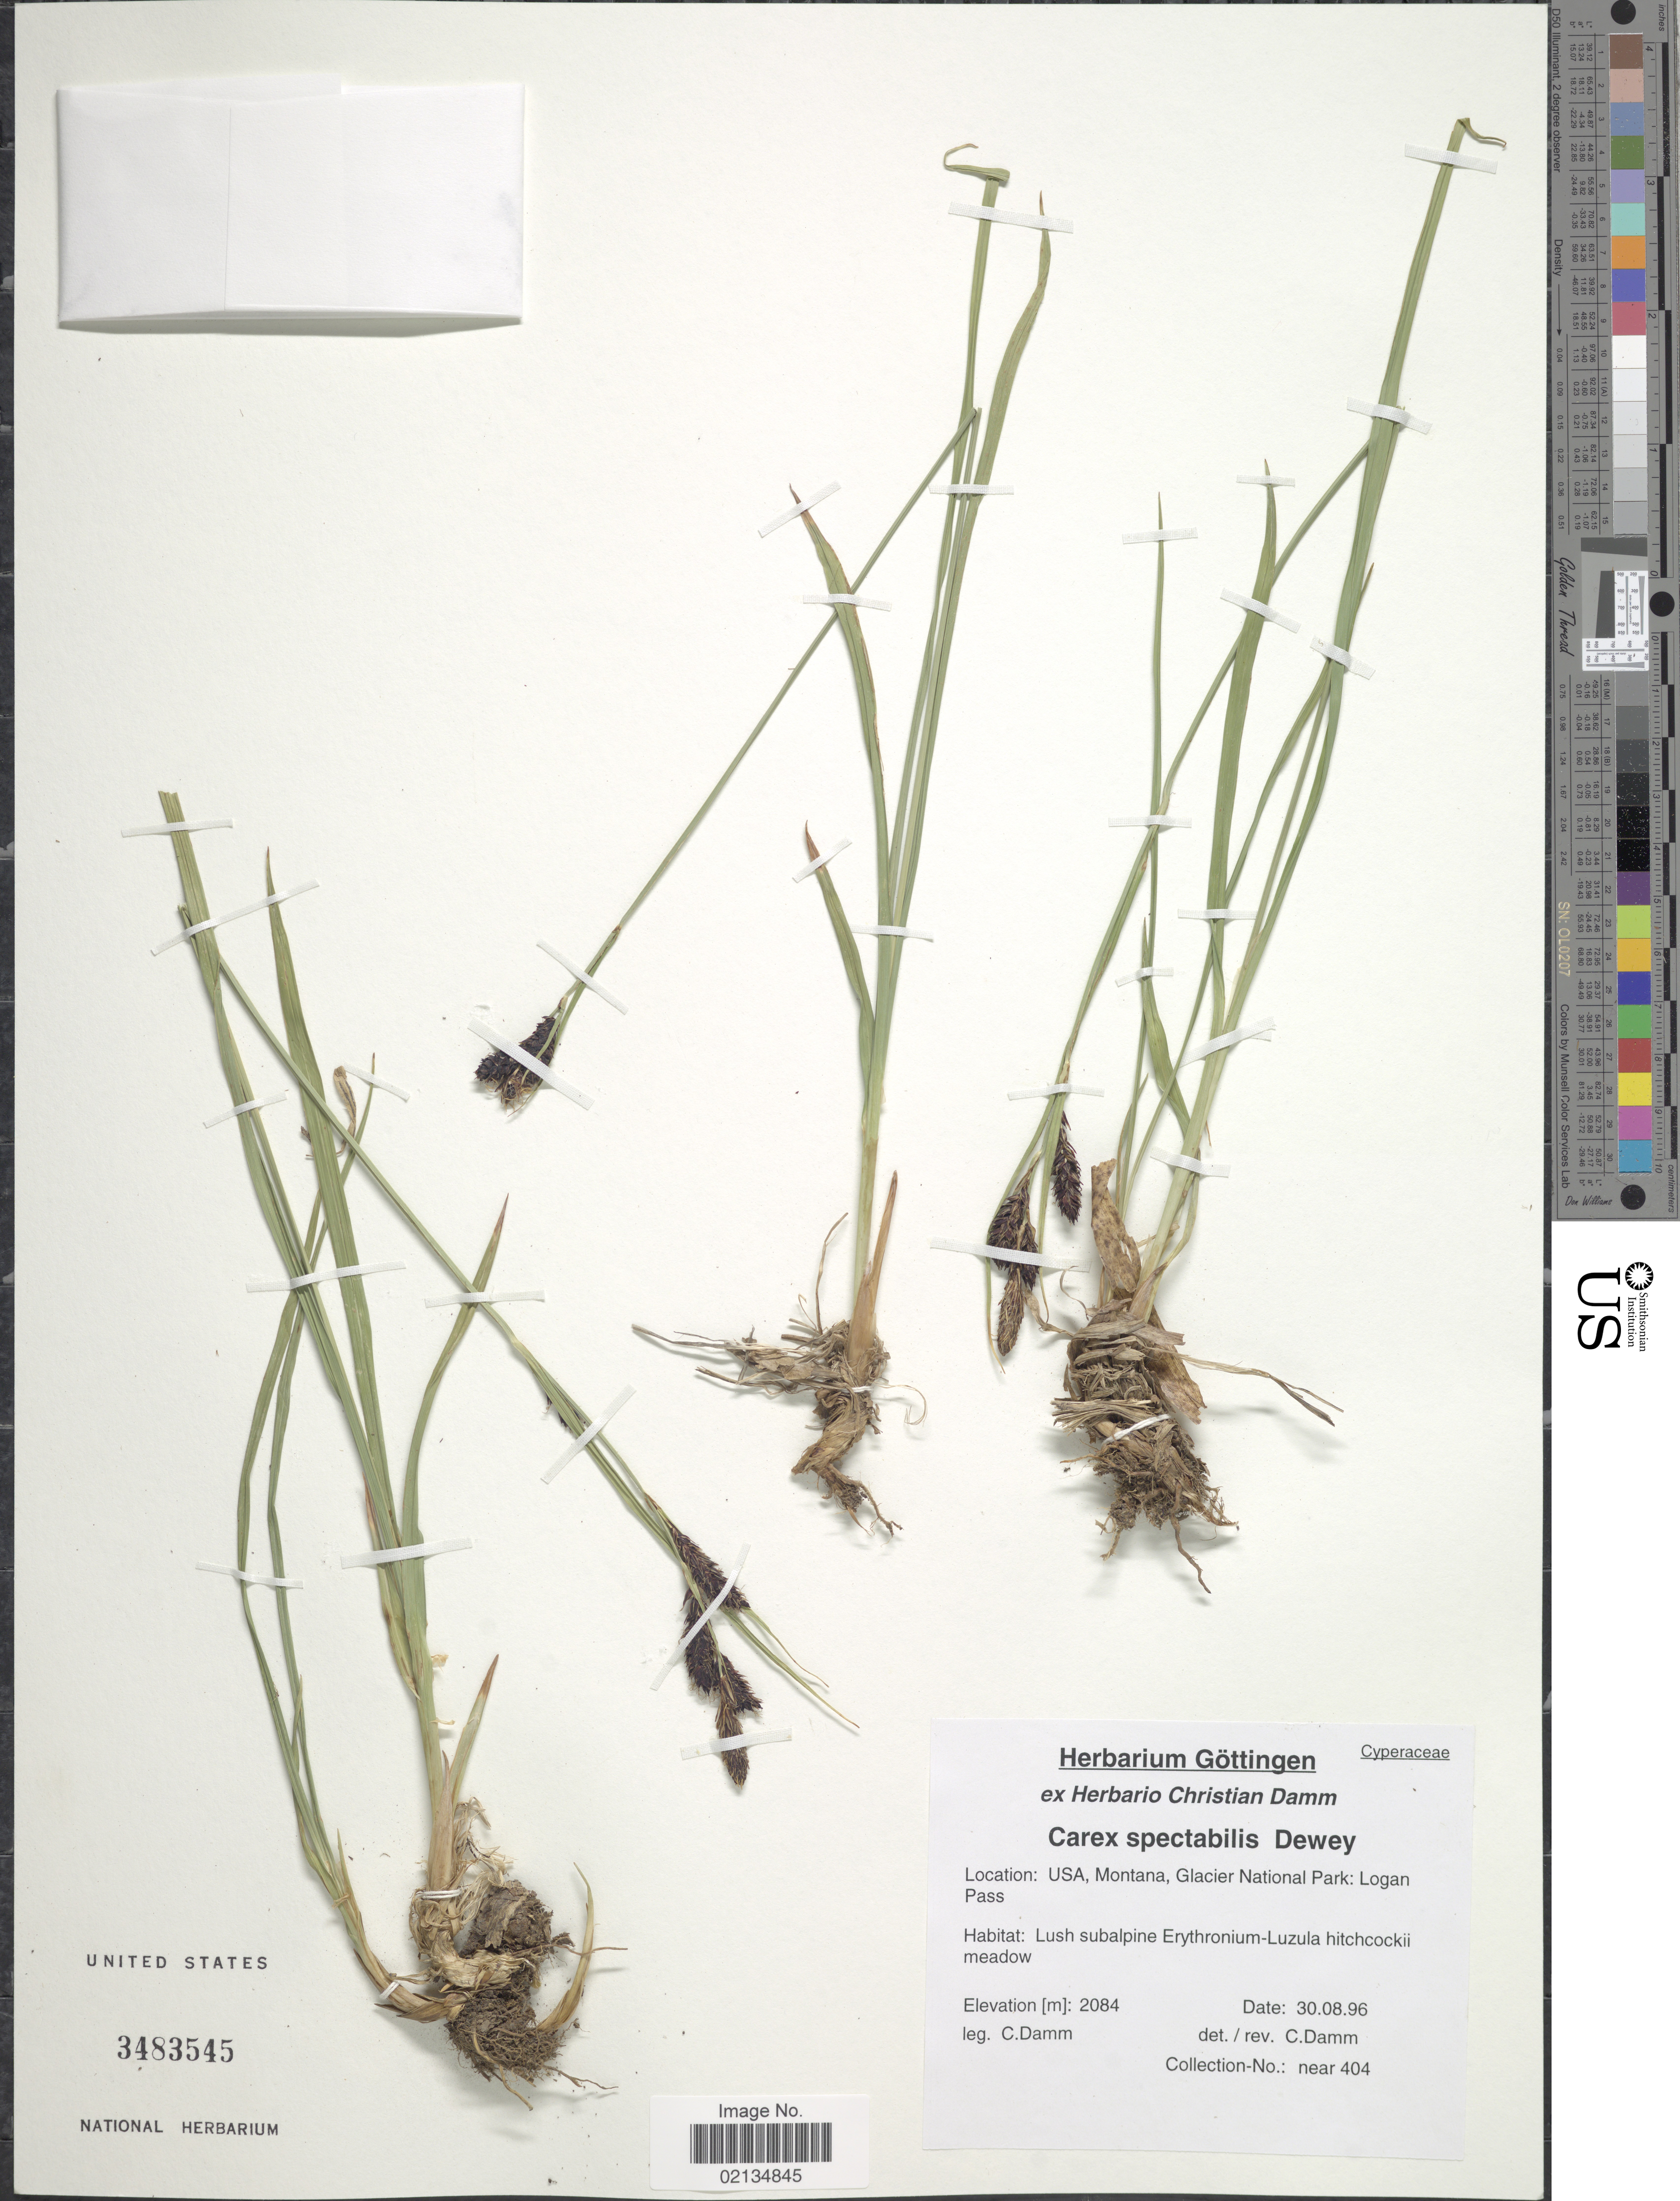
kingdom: Plantae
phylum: Tracheophyta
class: Liliopsida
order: Poales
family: Cyperaceae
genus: Carex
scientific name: Carex spectabilis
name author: Dewey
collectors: C. Damm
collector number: near 404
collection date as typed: Transcribed d/m/y: 30/8/96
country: United States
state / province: Montana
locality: Glacier National Park: Logan Pass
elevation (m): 2084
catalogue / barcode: US 3483545